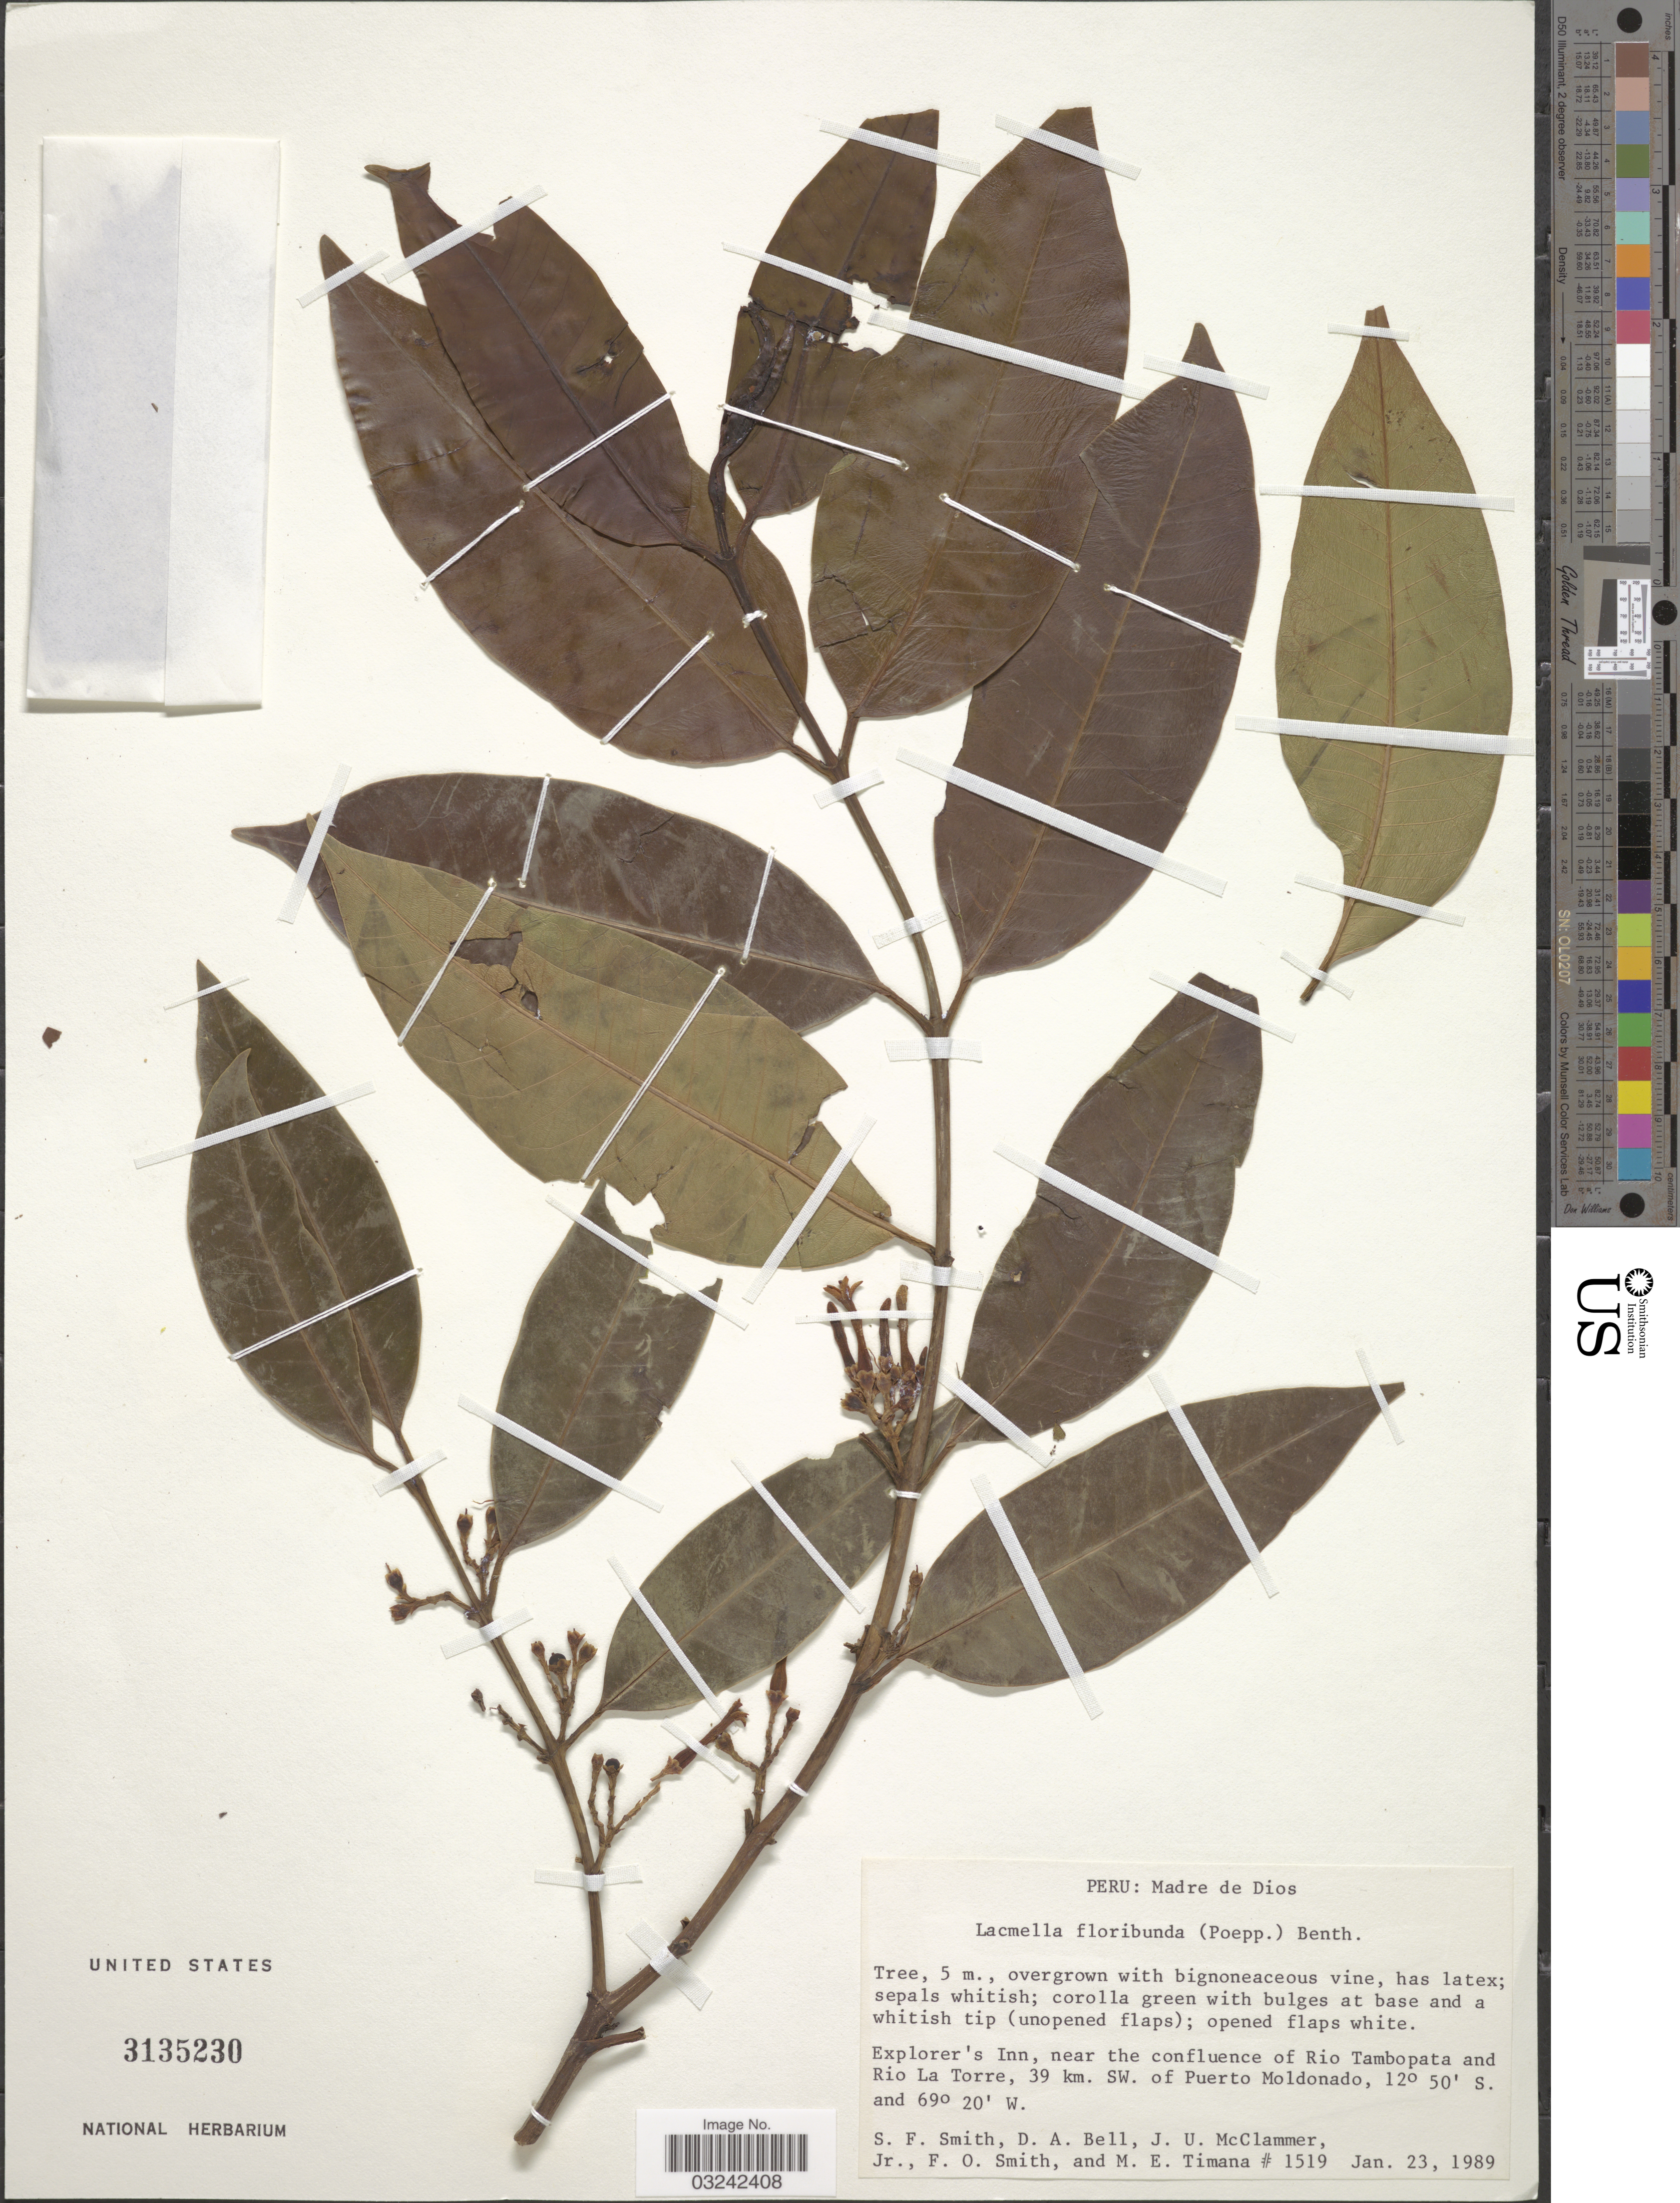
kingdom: Plantae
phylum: Tracheophyta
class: Magnoliopsida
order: Gentianales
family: Apocynaceae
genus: Lacmellea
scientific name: Lacmellea floribunda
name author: (Poepp.) Benth. & Hook. f.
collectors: S.F. Smith, D. A. Bell, J. McClammer Jr. & F. Smith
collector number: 1519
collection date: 1989-01-23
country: Peru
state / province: Madre de Dios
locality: Explorer's Inn, near the confluence of Rio Tambopata and Rio La Torre, 39 km. SW. of Puerto Moldonado.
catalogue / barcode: US 3135230